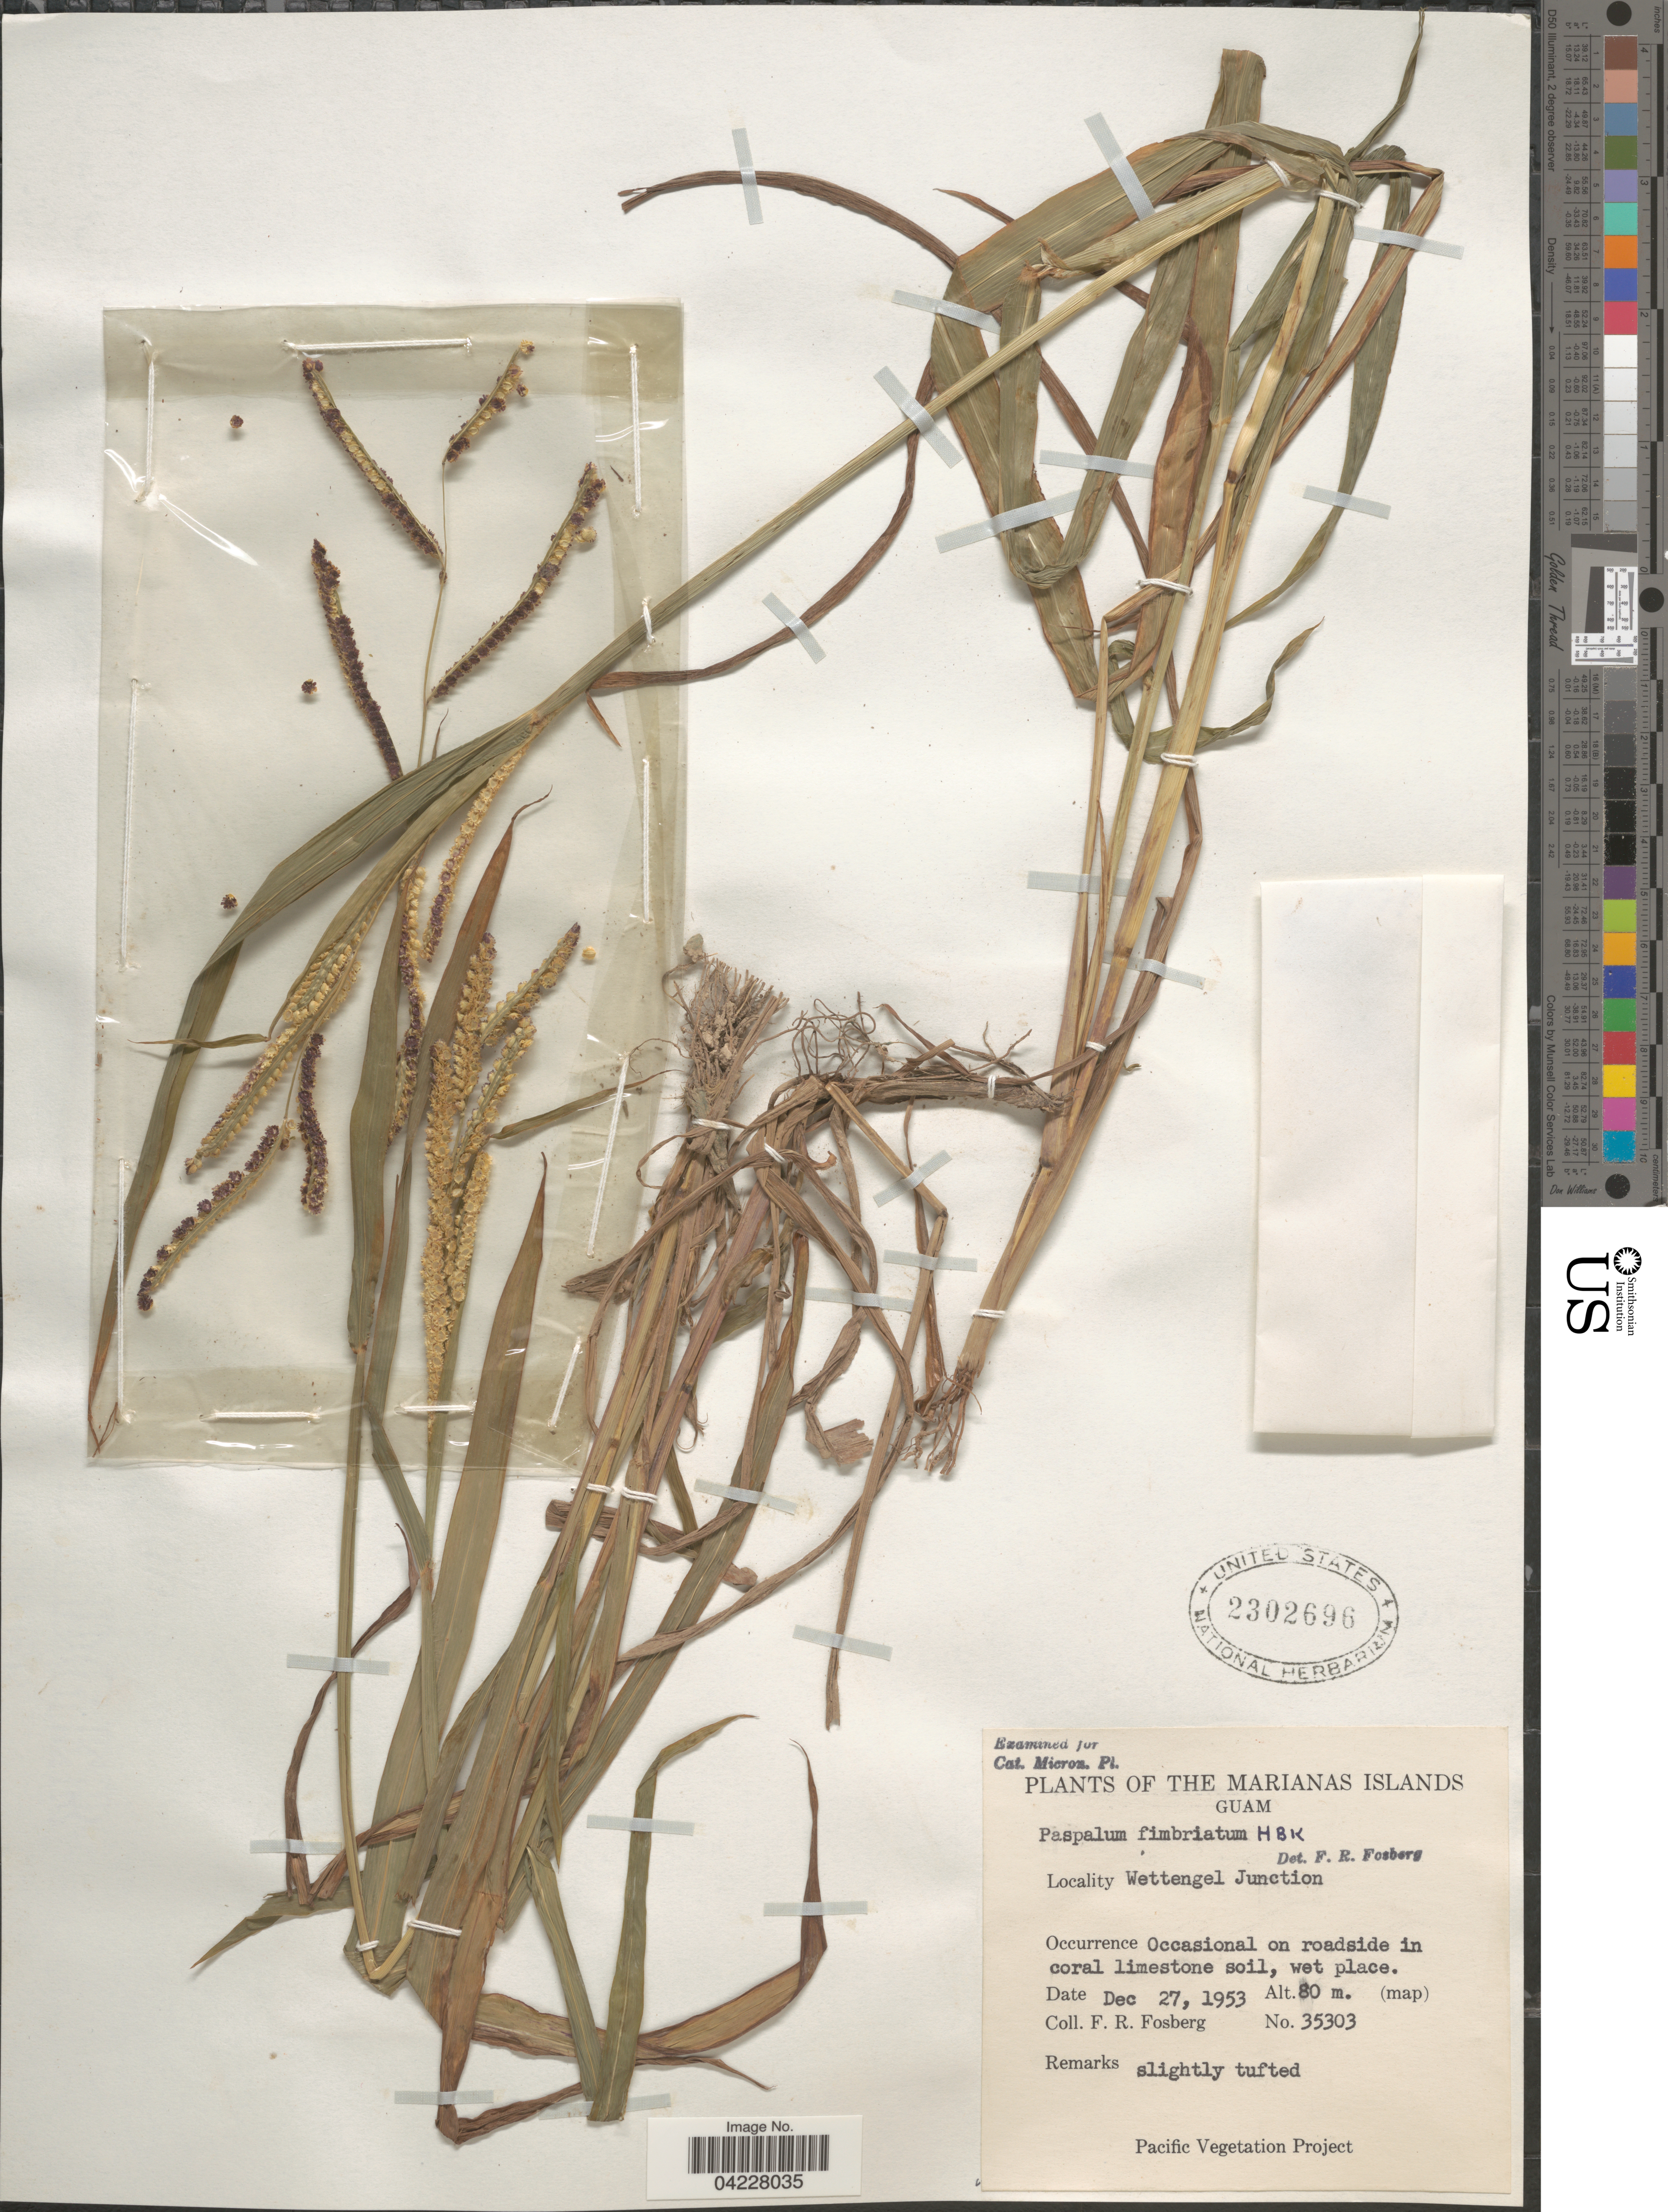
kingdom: Plantae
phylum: Tracheophyta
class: Liliopsida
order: Poales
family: Poaceae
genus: Paspalum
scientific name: Paspalum fimbriatum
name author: Kunth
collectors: F. R. Fosberg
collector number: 35303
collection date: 1953-12-27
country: Guam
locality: The Marianas Islands. Wettengel Junction.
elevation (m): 80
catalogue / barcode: US 2302696